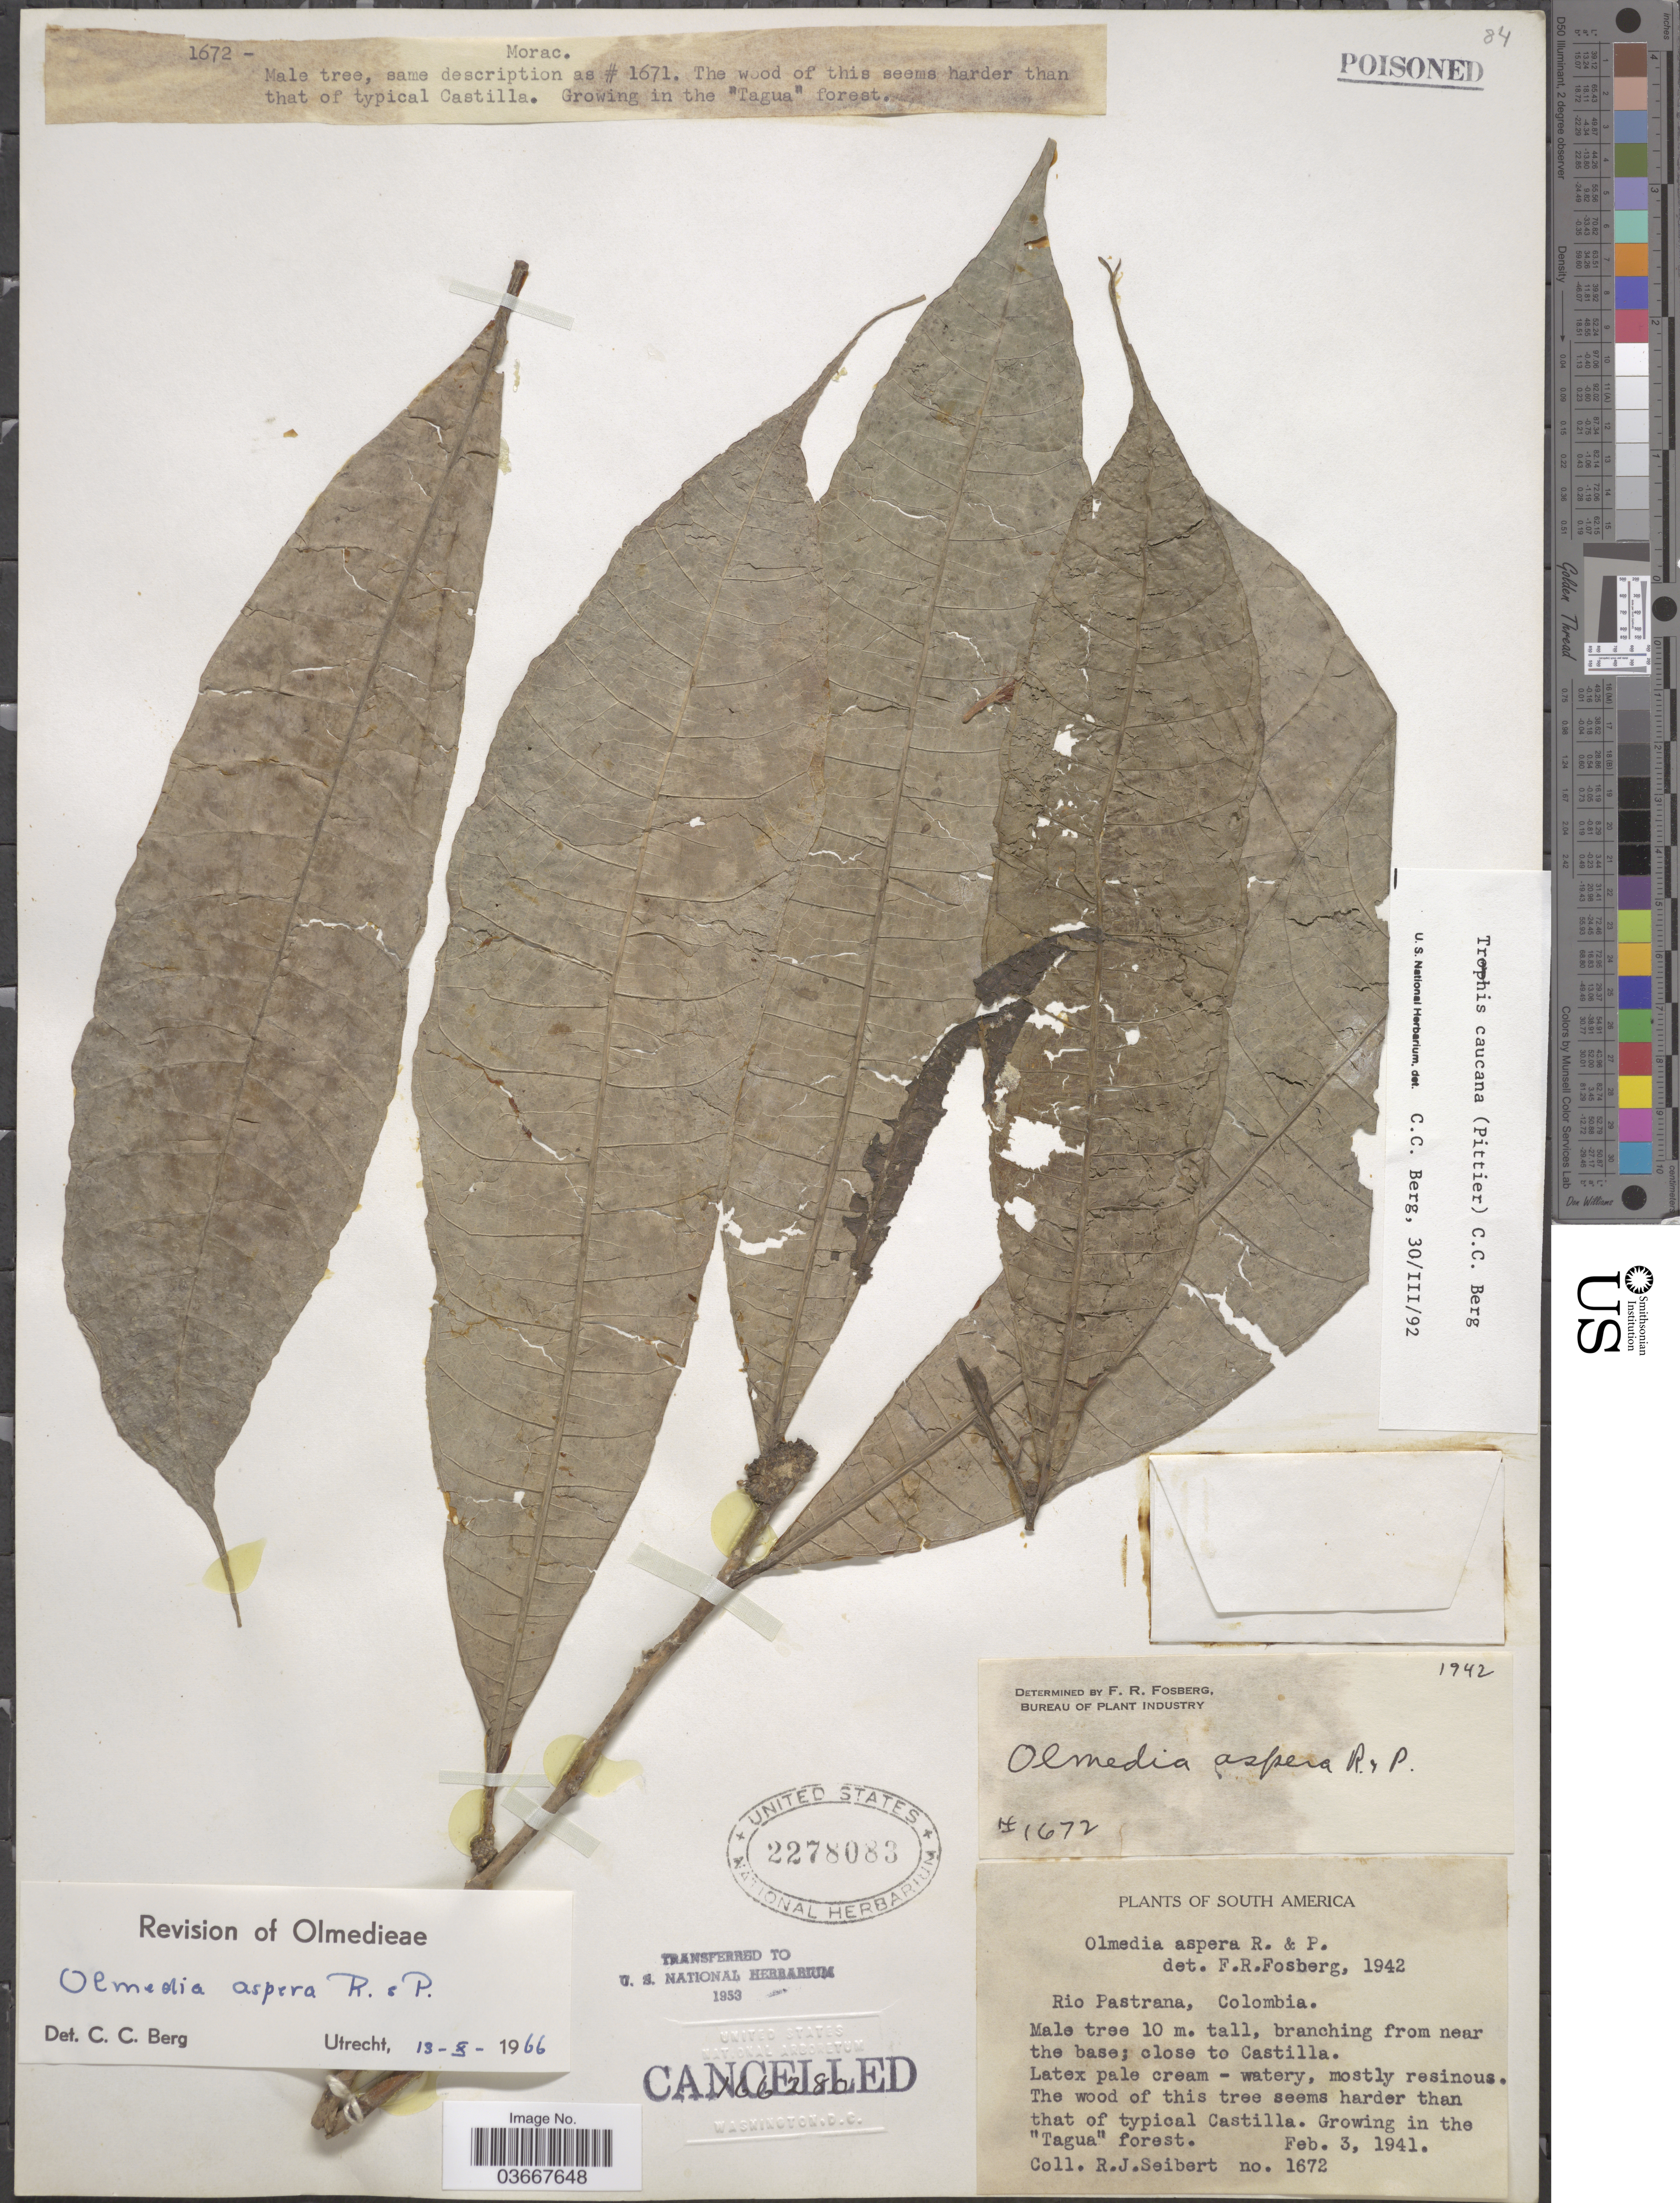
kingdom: Plantae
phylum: Tracheophyta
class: Magnoliopsida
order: Rosales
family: Moraceae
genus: Olmedia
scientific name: Olmedia aspera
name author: Ruiz & Pav.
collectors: R. J. Seibert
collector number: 1672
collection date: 1941-02-03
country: Colombia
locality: Rio Pastrana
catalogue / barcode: US 2278088